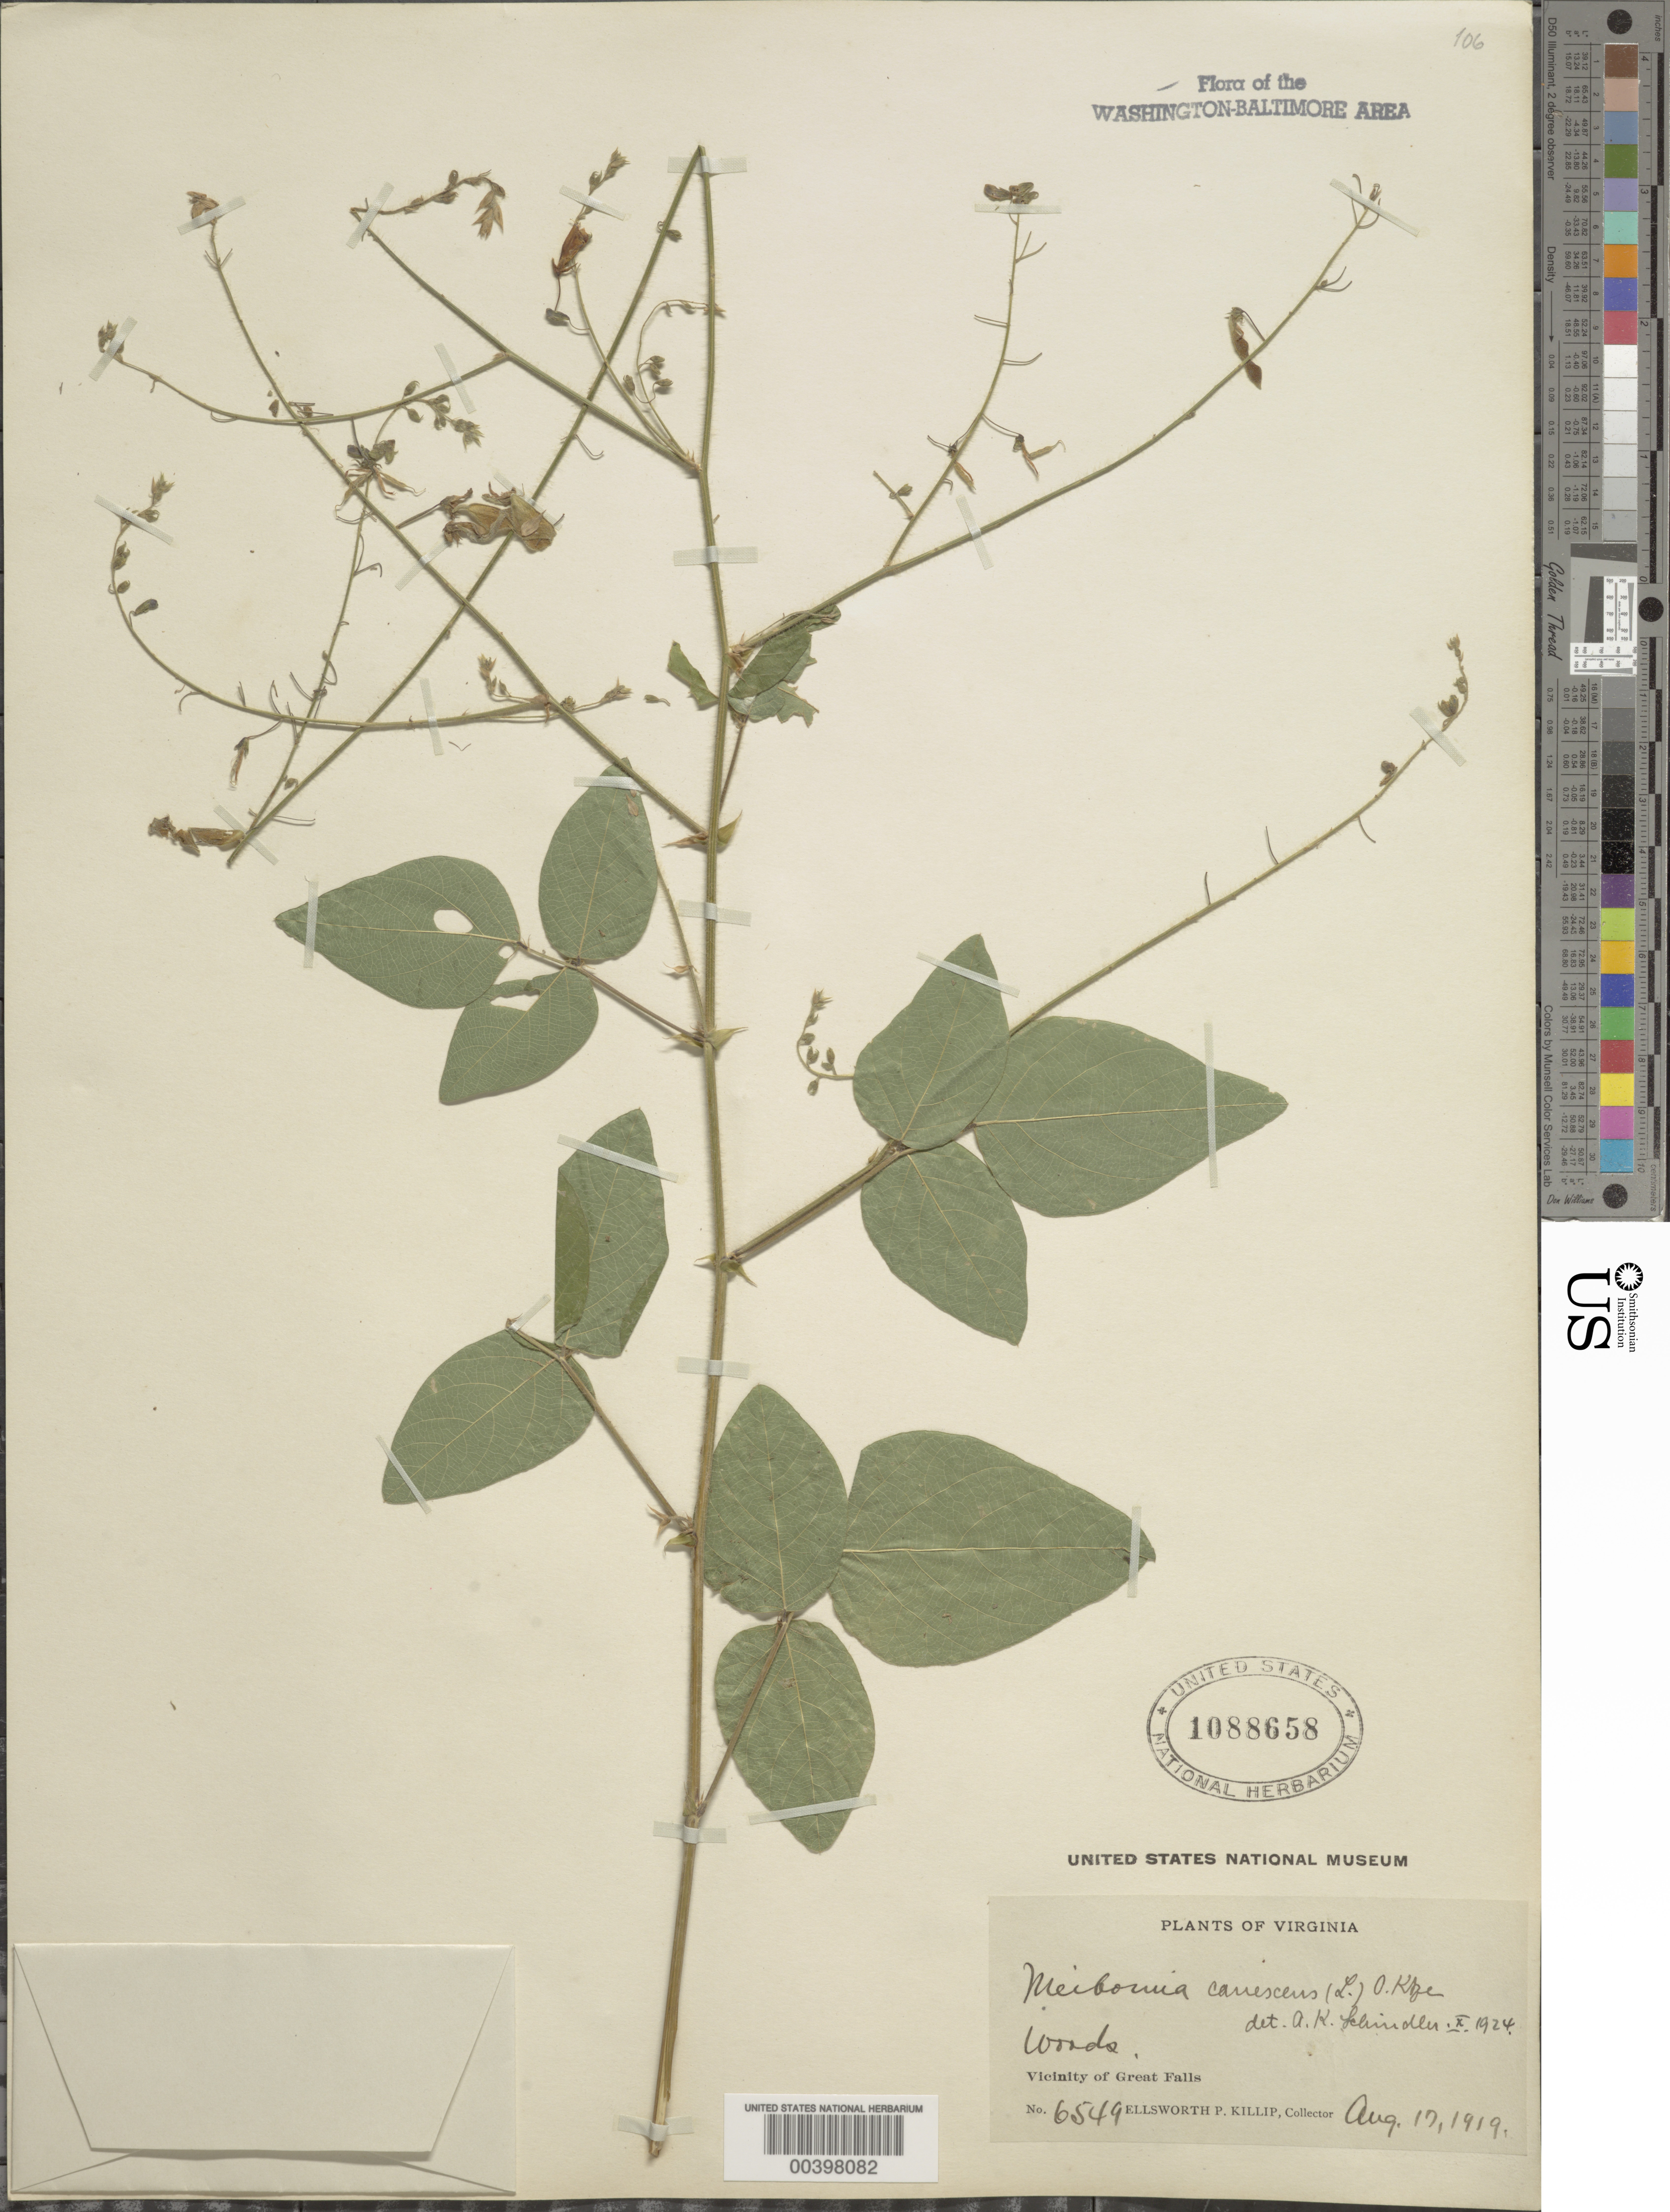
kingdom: Plantae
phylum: Tracheophyta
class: Magnoliopsida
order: Fabales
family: Fabaceae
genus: Desmodium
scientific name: Desmodium canescens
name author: (L.) DC.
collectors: E. P. Killip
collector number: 6549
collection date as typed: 17 Aug 1919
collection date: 1919-08-17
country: United States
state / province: Virginia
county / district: Fairfax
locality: Great Falls C. and O. Canal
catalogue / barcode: US 1088658